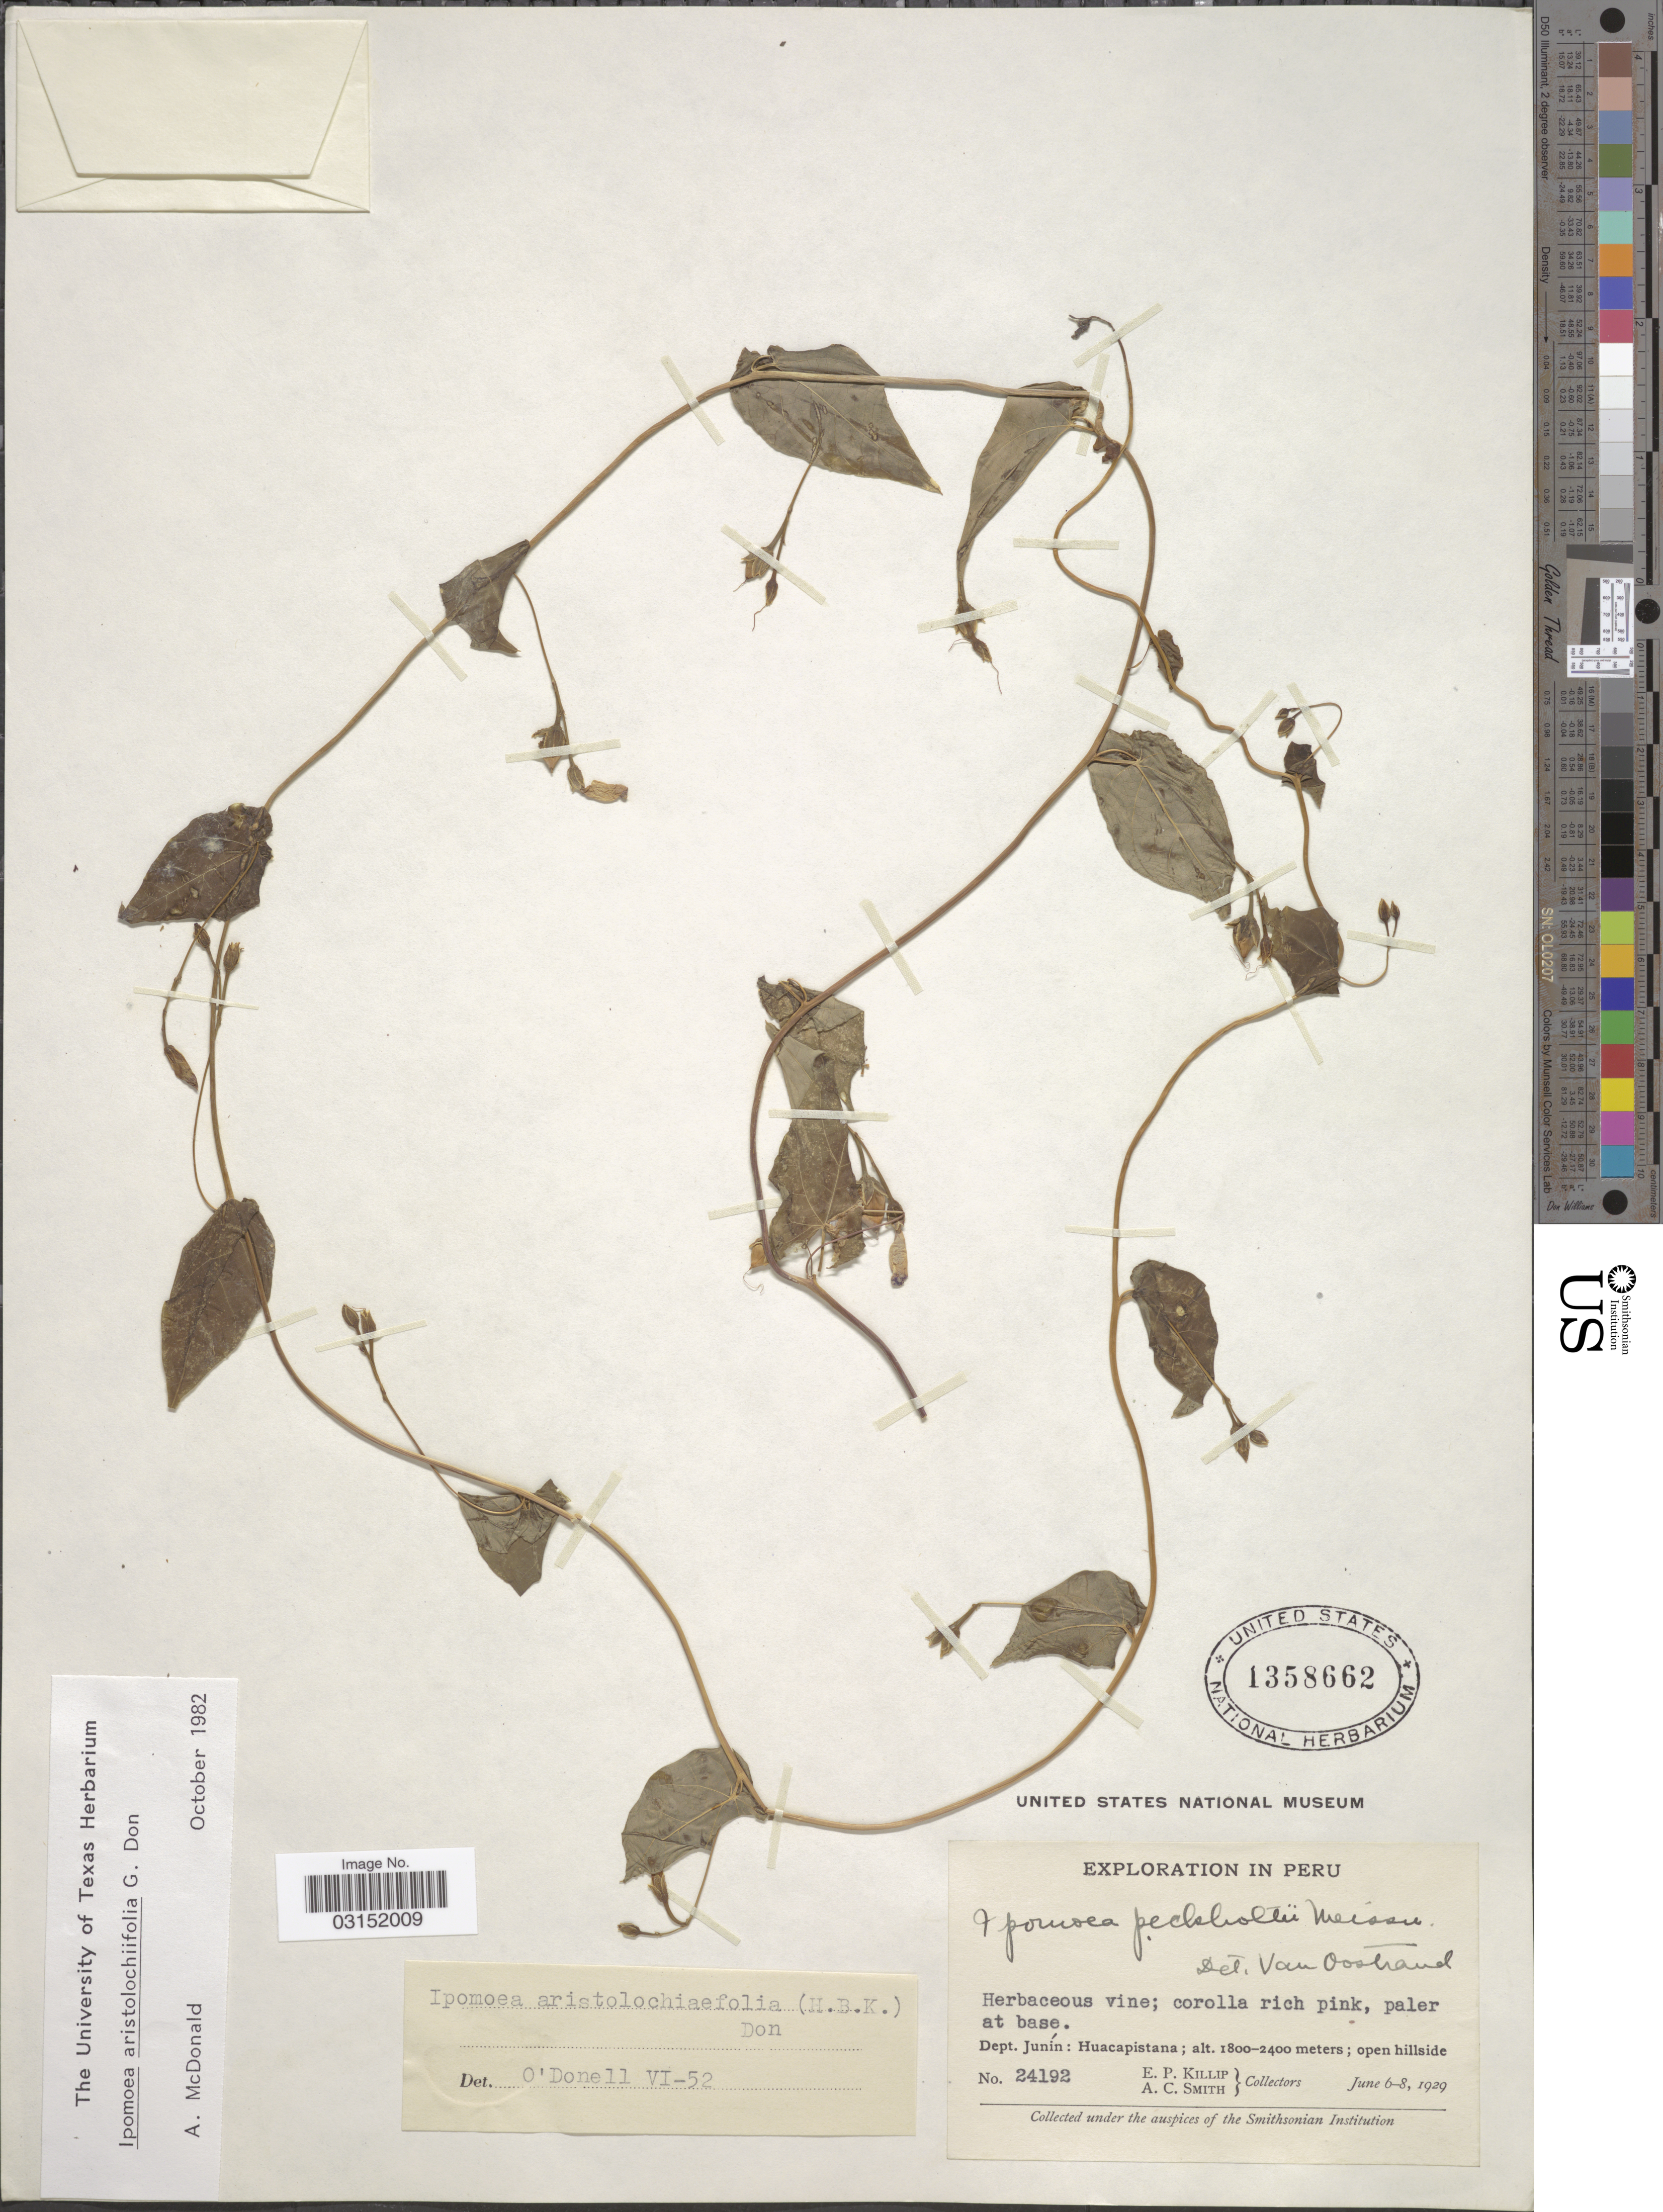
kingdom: Plantae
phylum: Tracheophyta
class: Magnoliopsida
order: Solanales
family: Convolvulaceae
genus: Ipomoea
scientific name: Ipomoea aristolochiifolia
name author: G. Don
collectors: E. P. Killip & A. C. Smith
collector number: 24192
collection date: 1929-06-06/1929-06-08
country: Peru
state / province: Junín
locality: Dept. Junín: Huacapistana.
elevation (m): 1800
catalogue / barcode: US 1358662